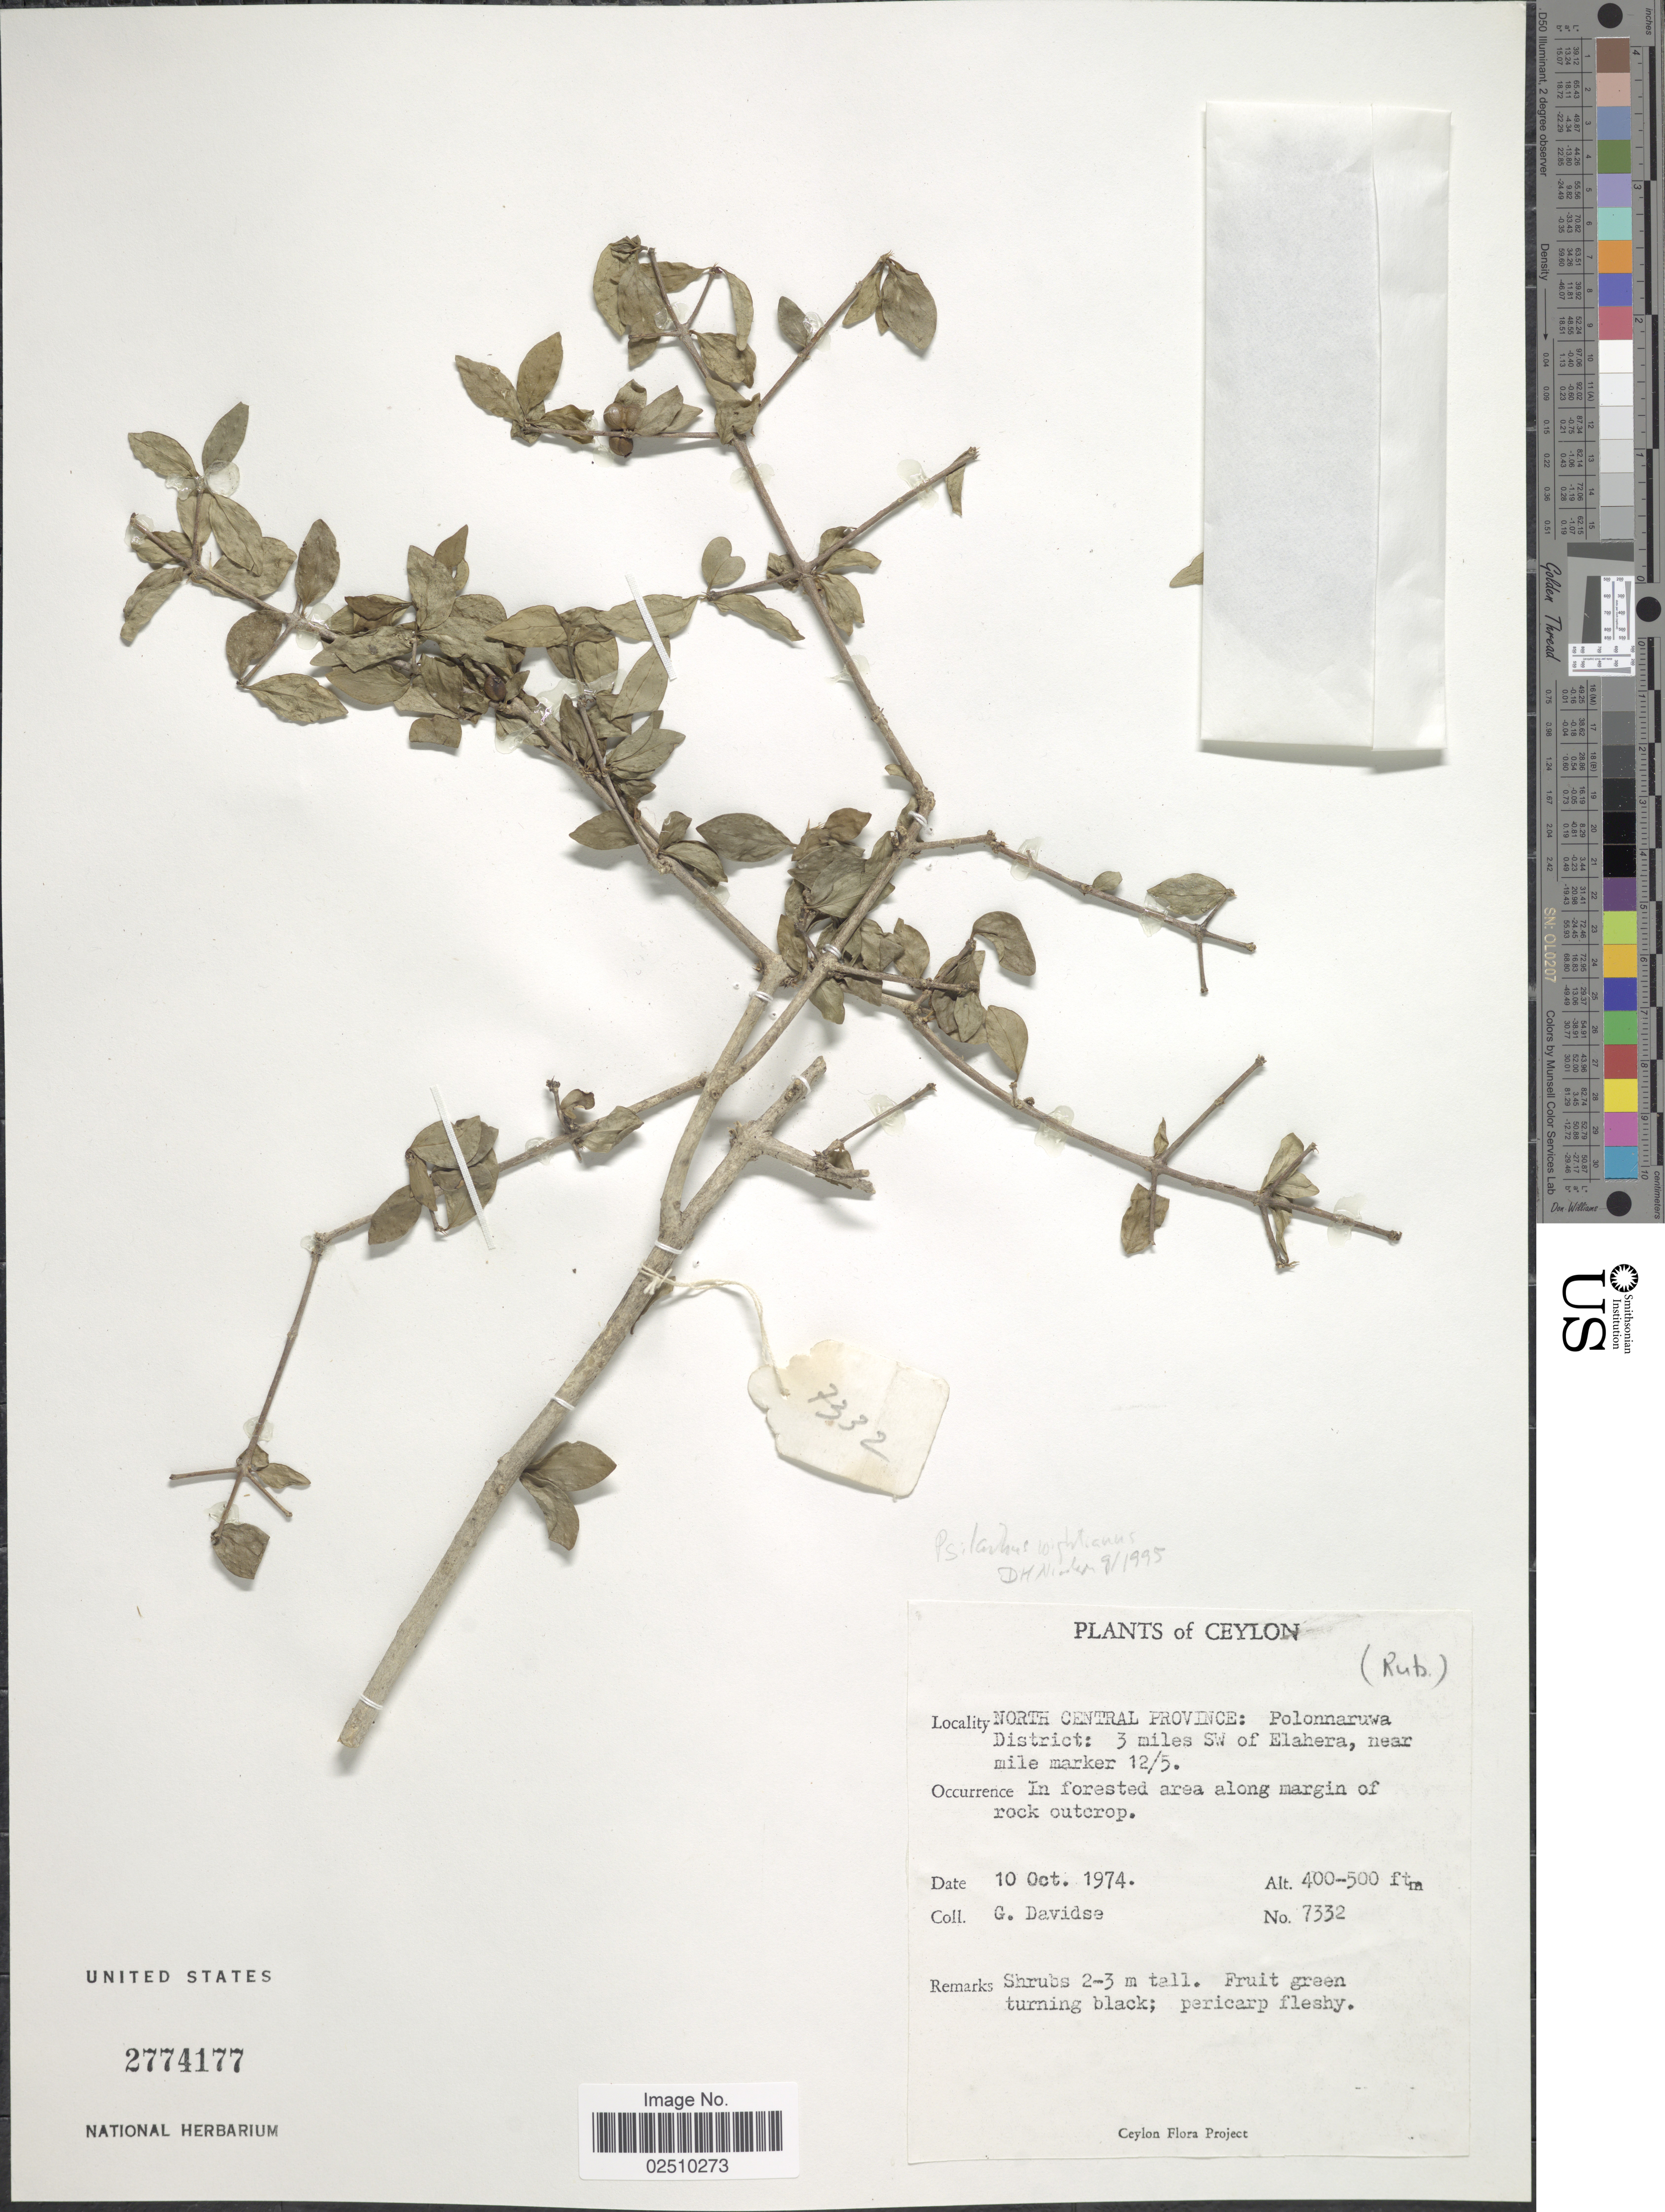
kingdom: Plantae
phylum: Tracheophyta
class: Magnoliopsida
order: Gentianales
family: Rubiaceae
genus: Psilanthus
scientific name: Psilanthus wightianus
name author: (Wight & Arn.) J.-F. Leroy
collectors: G. Davidse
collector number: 7332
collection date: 1974-10-10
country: Sri Lanka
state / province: North Central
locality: Ceylon. North Central Province: Polonnaruwa District: 3 miles SW of Elahera, near mile marker 12/5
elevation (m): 122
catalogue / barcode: US 2774177